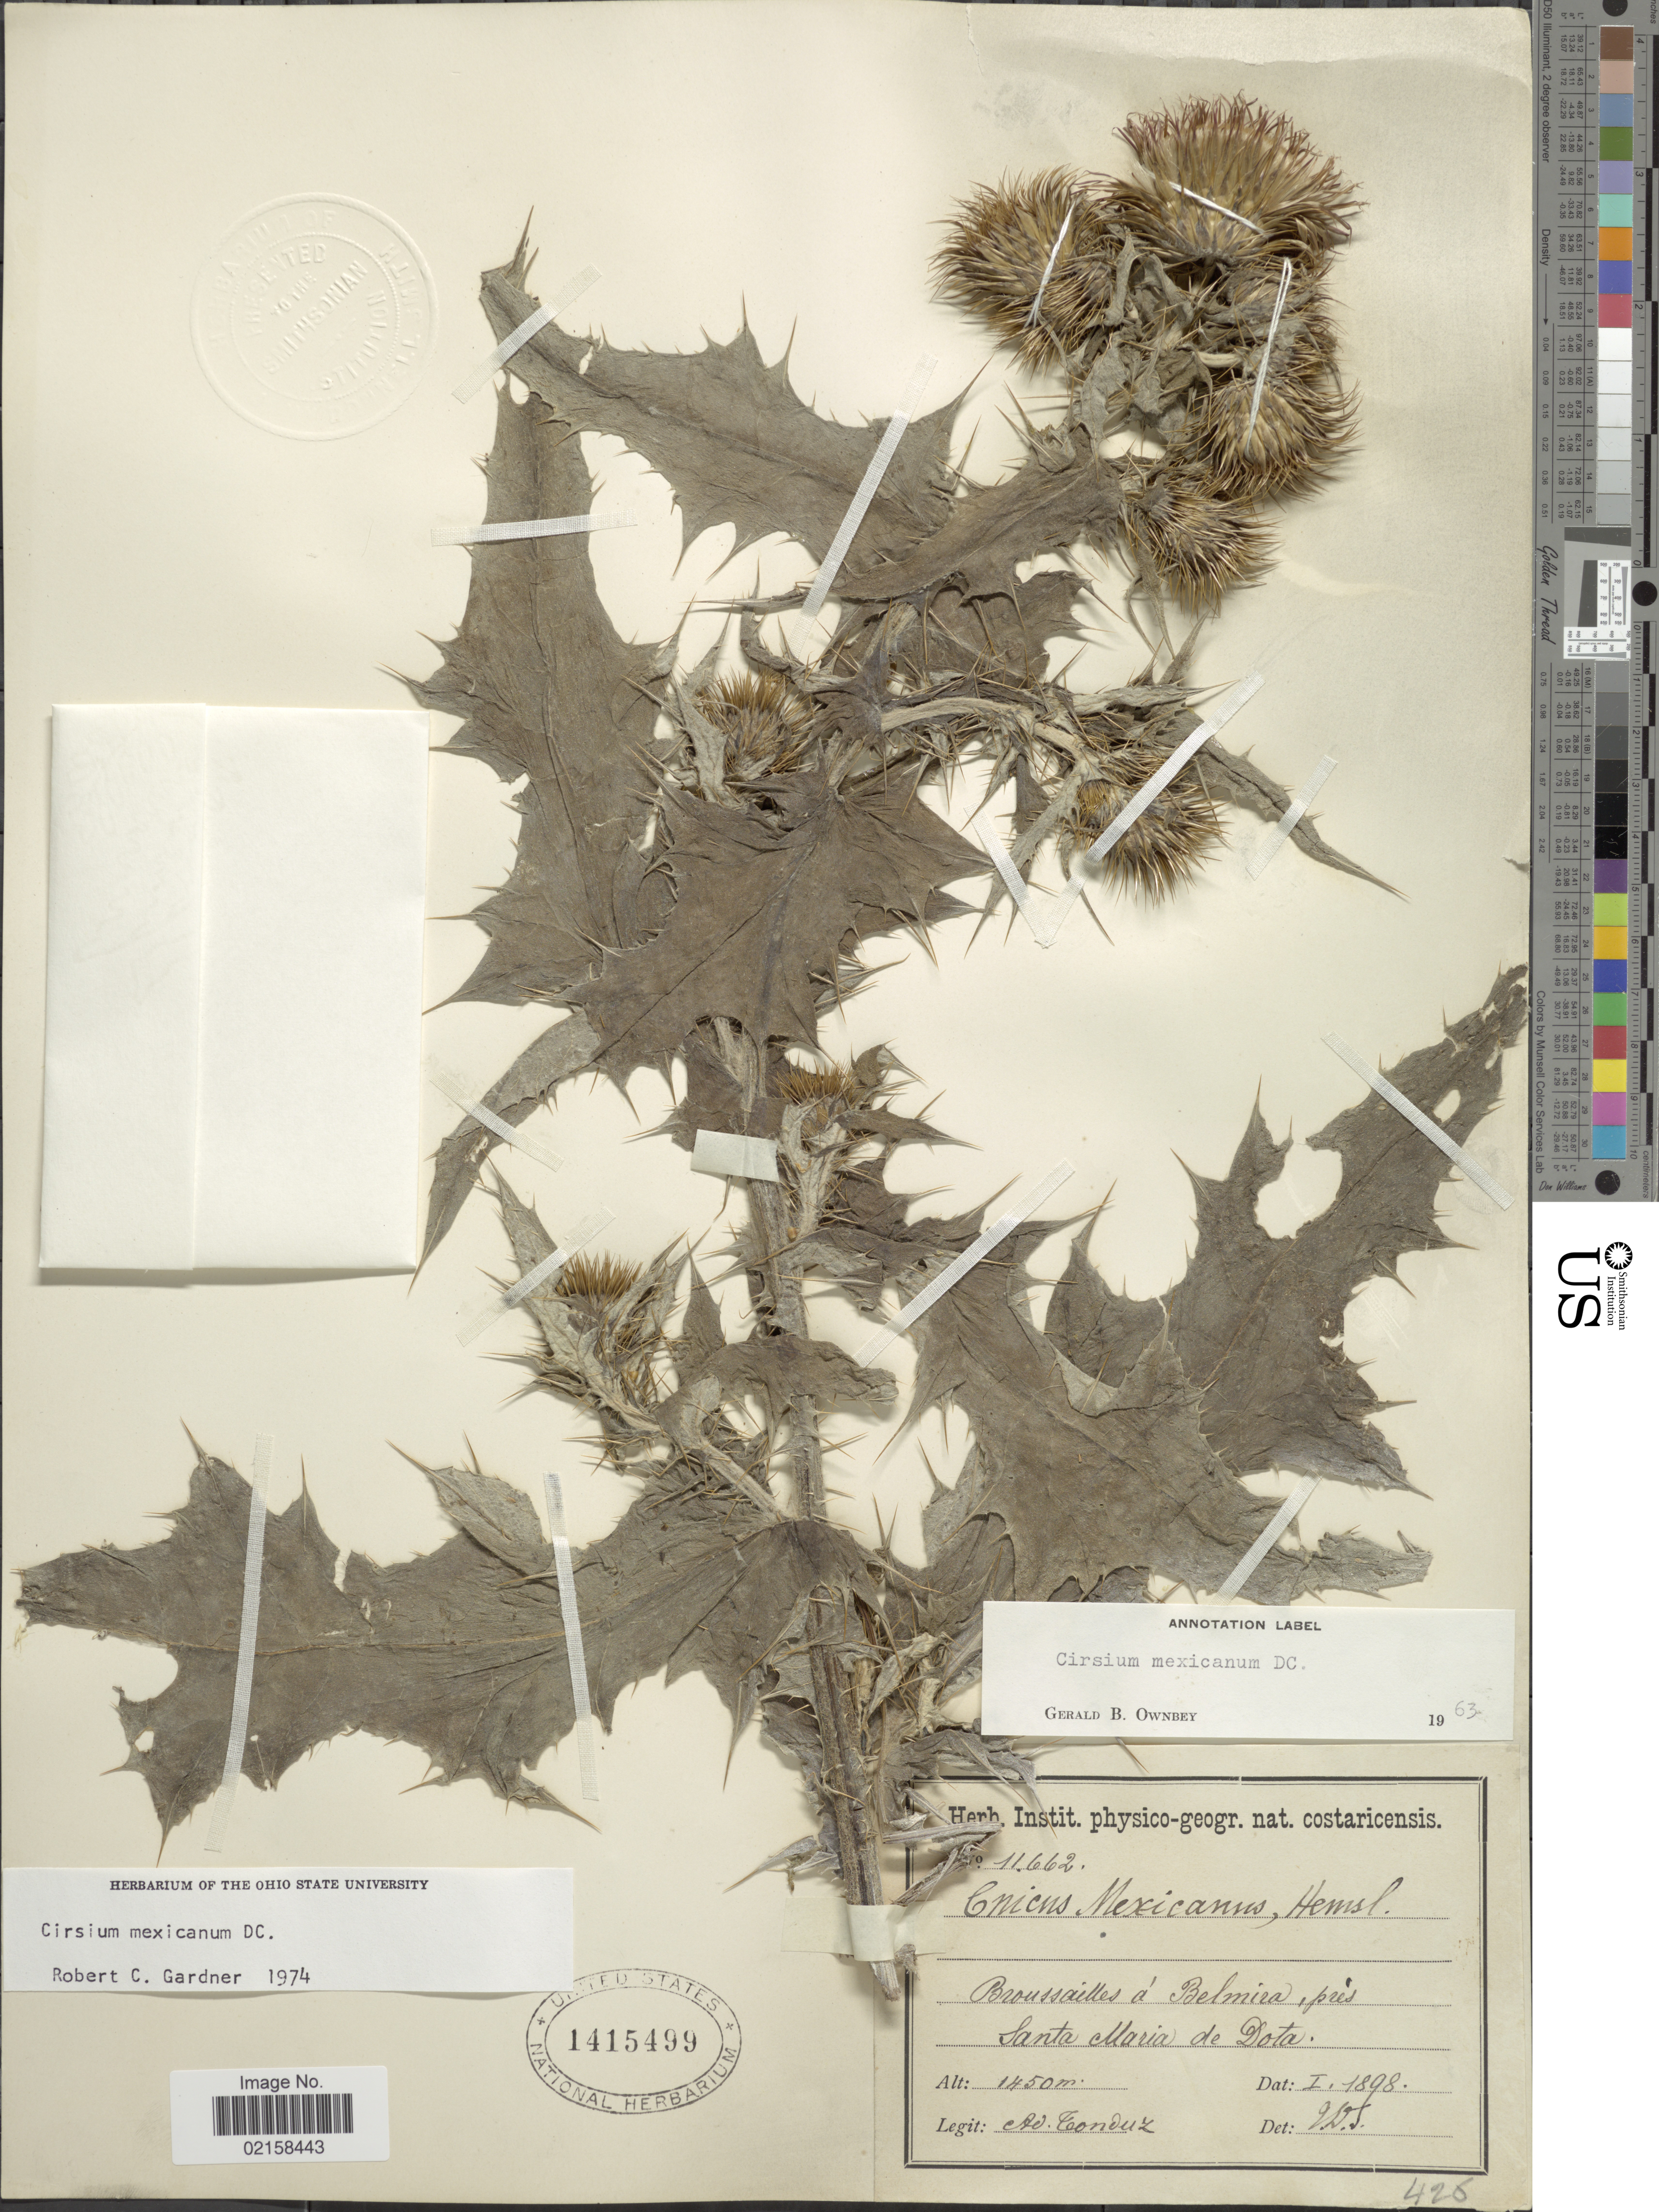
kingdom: Plantae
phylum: Tracheophyta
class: Magnoliopsida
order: Asterales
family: Asteraceae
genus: Cirsium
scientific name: Cirsium mexicanum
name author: DC.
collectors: A. Tonduz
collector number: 11662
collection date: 1898-01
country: Costa Rica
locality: Santa Maria de Dota.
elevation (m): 1450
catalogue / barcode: US 1415499